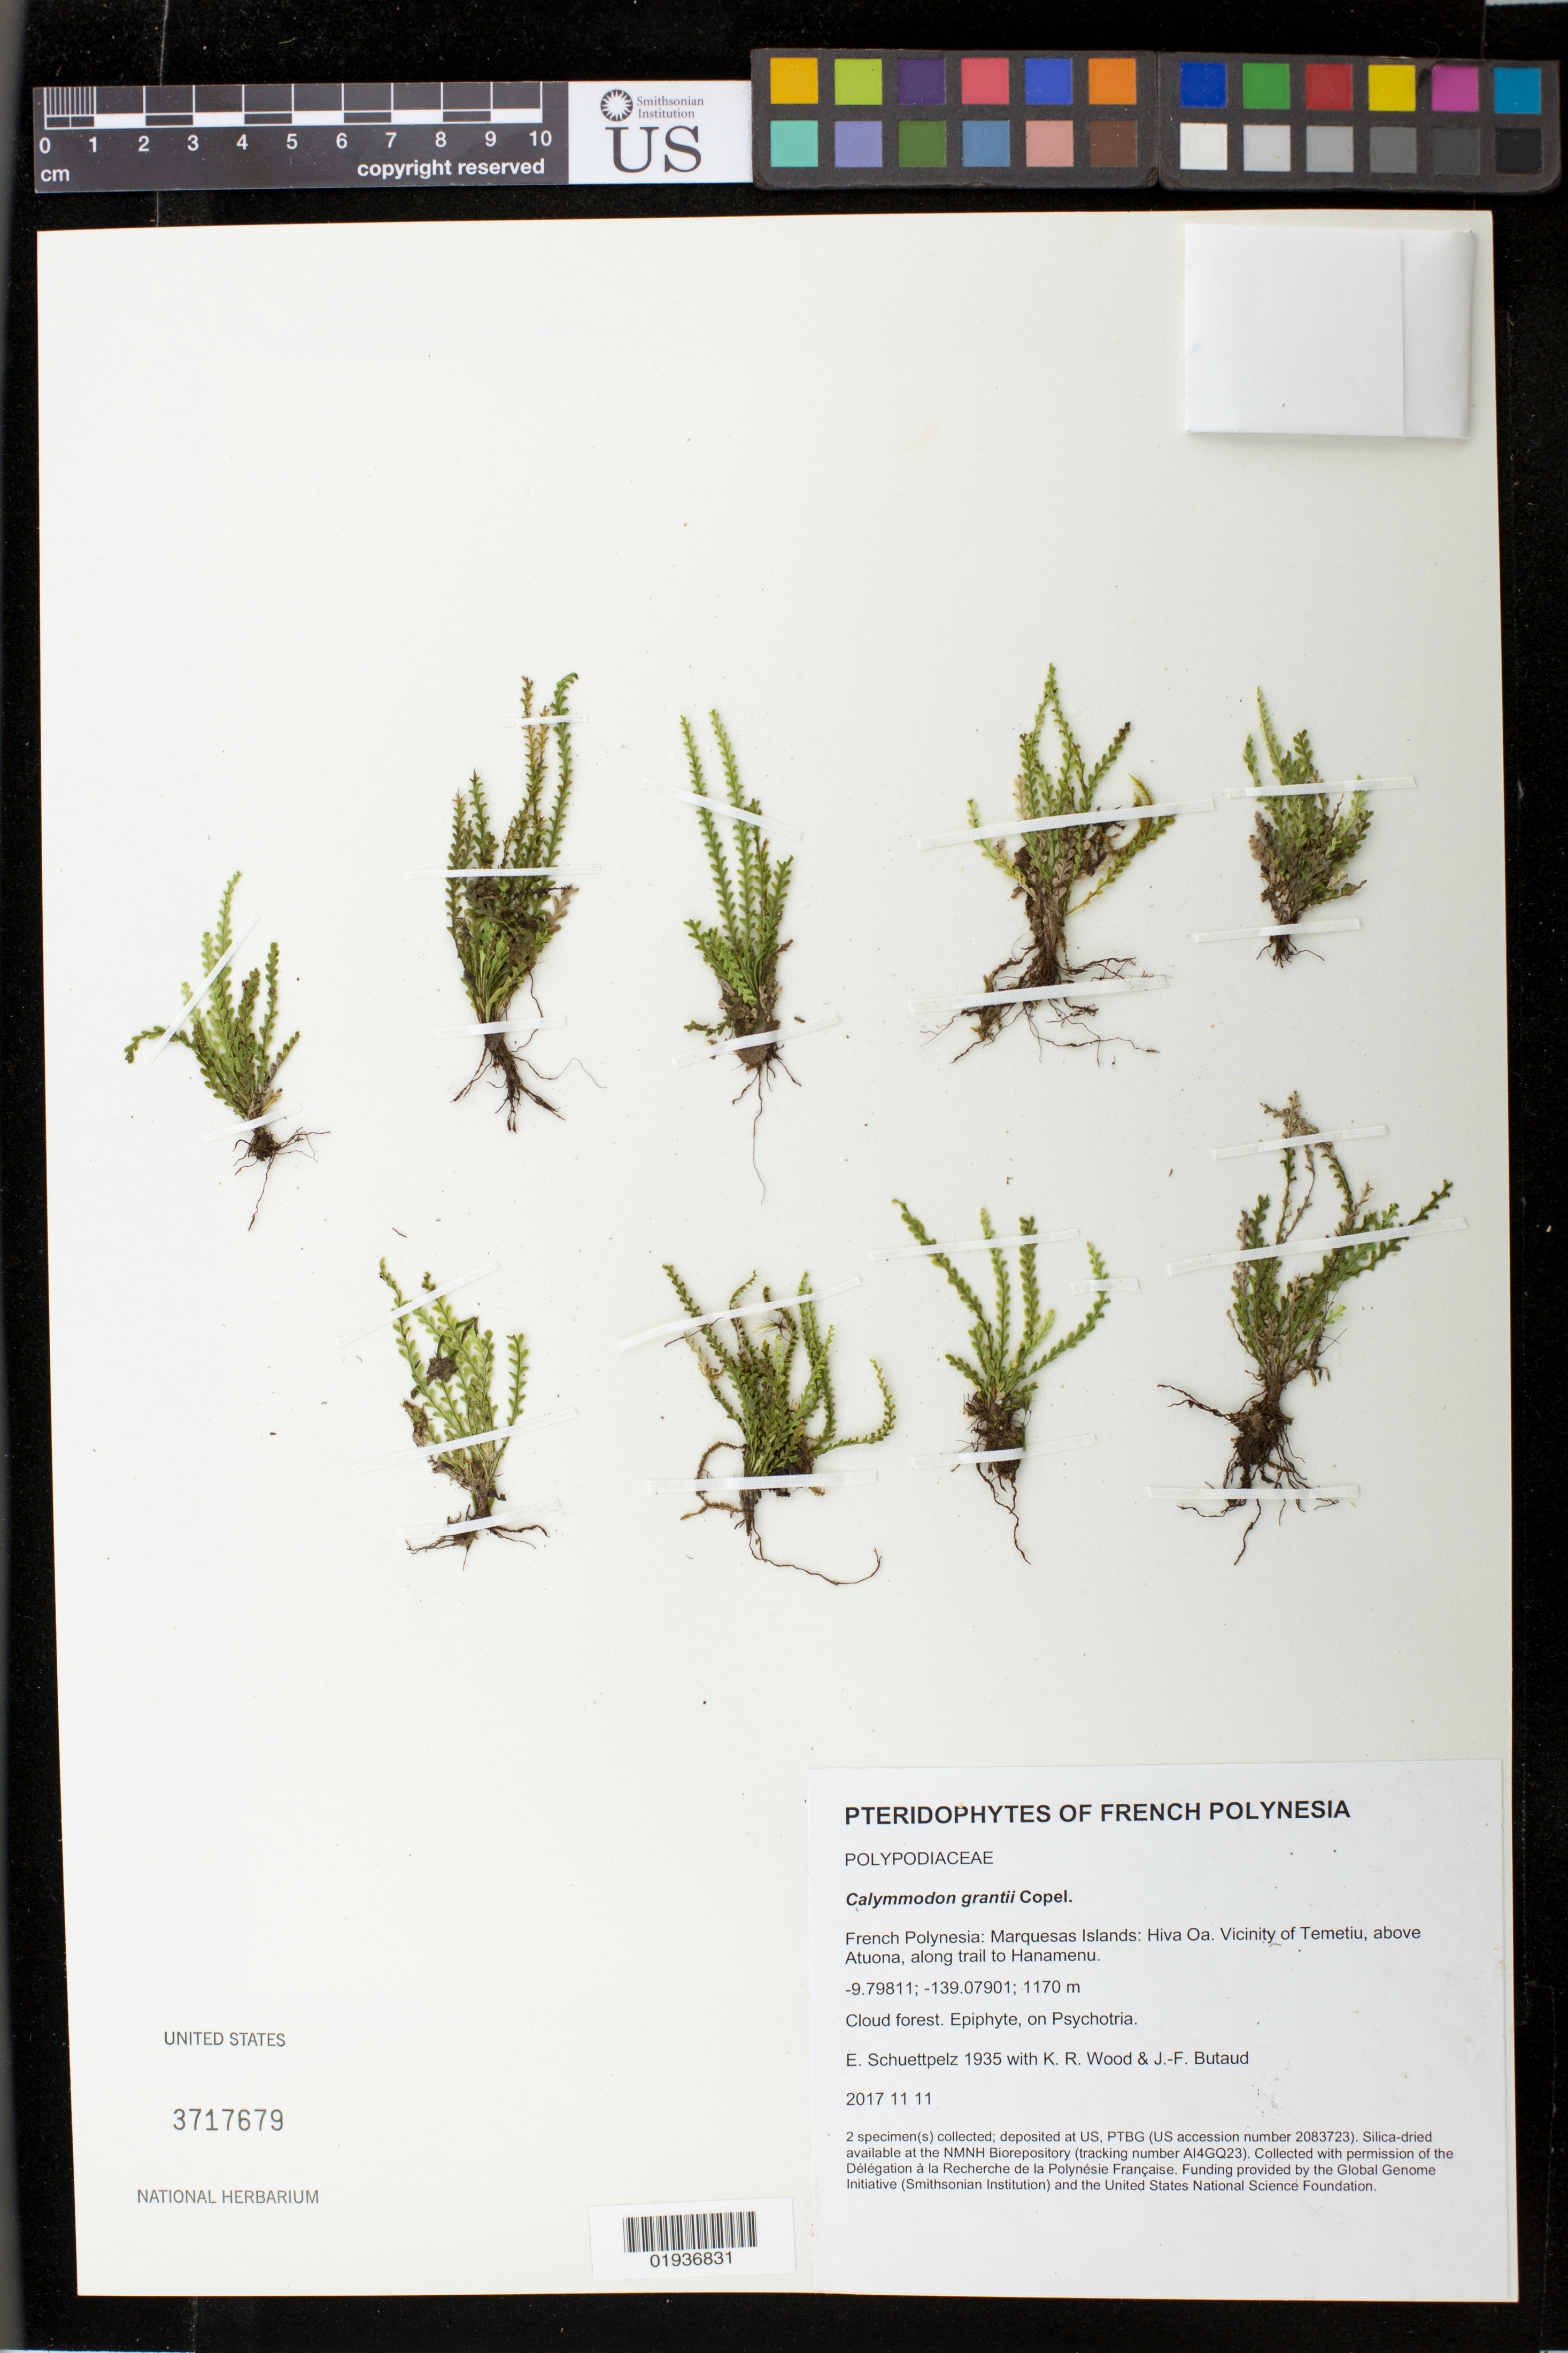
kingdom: Plantae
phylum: Tracheophyta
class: Polypodiopsida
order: Polypodiales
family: Polypodiaceae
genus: Calymmodon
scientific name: Calymmodon grantii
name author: Copel.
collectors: E. Schuettpelz, K. R. Wood & J. -F. Butaud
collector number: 1935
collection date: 2017-11-11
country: French Polynesia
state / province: Marquesas Islands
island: Hiva Oa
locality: Vicinity of Temetiu, above Atuona, along trail to Hanamenu.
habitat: Cloud forest.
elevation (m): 1170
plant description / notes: Collected with permission of the Délégation à la Recherche de la Polynésie Française. Funding provided by the Global Genome Initiative (Smithsonian Institution) and the United States National Science Foundation. Silica dried tissue stored at AI4GQ23 in the NMNH Biorepository, Smithsonian Institution.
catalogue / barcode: US 3717679